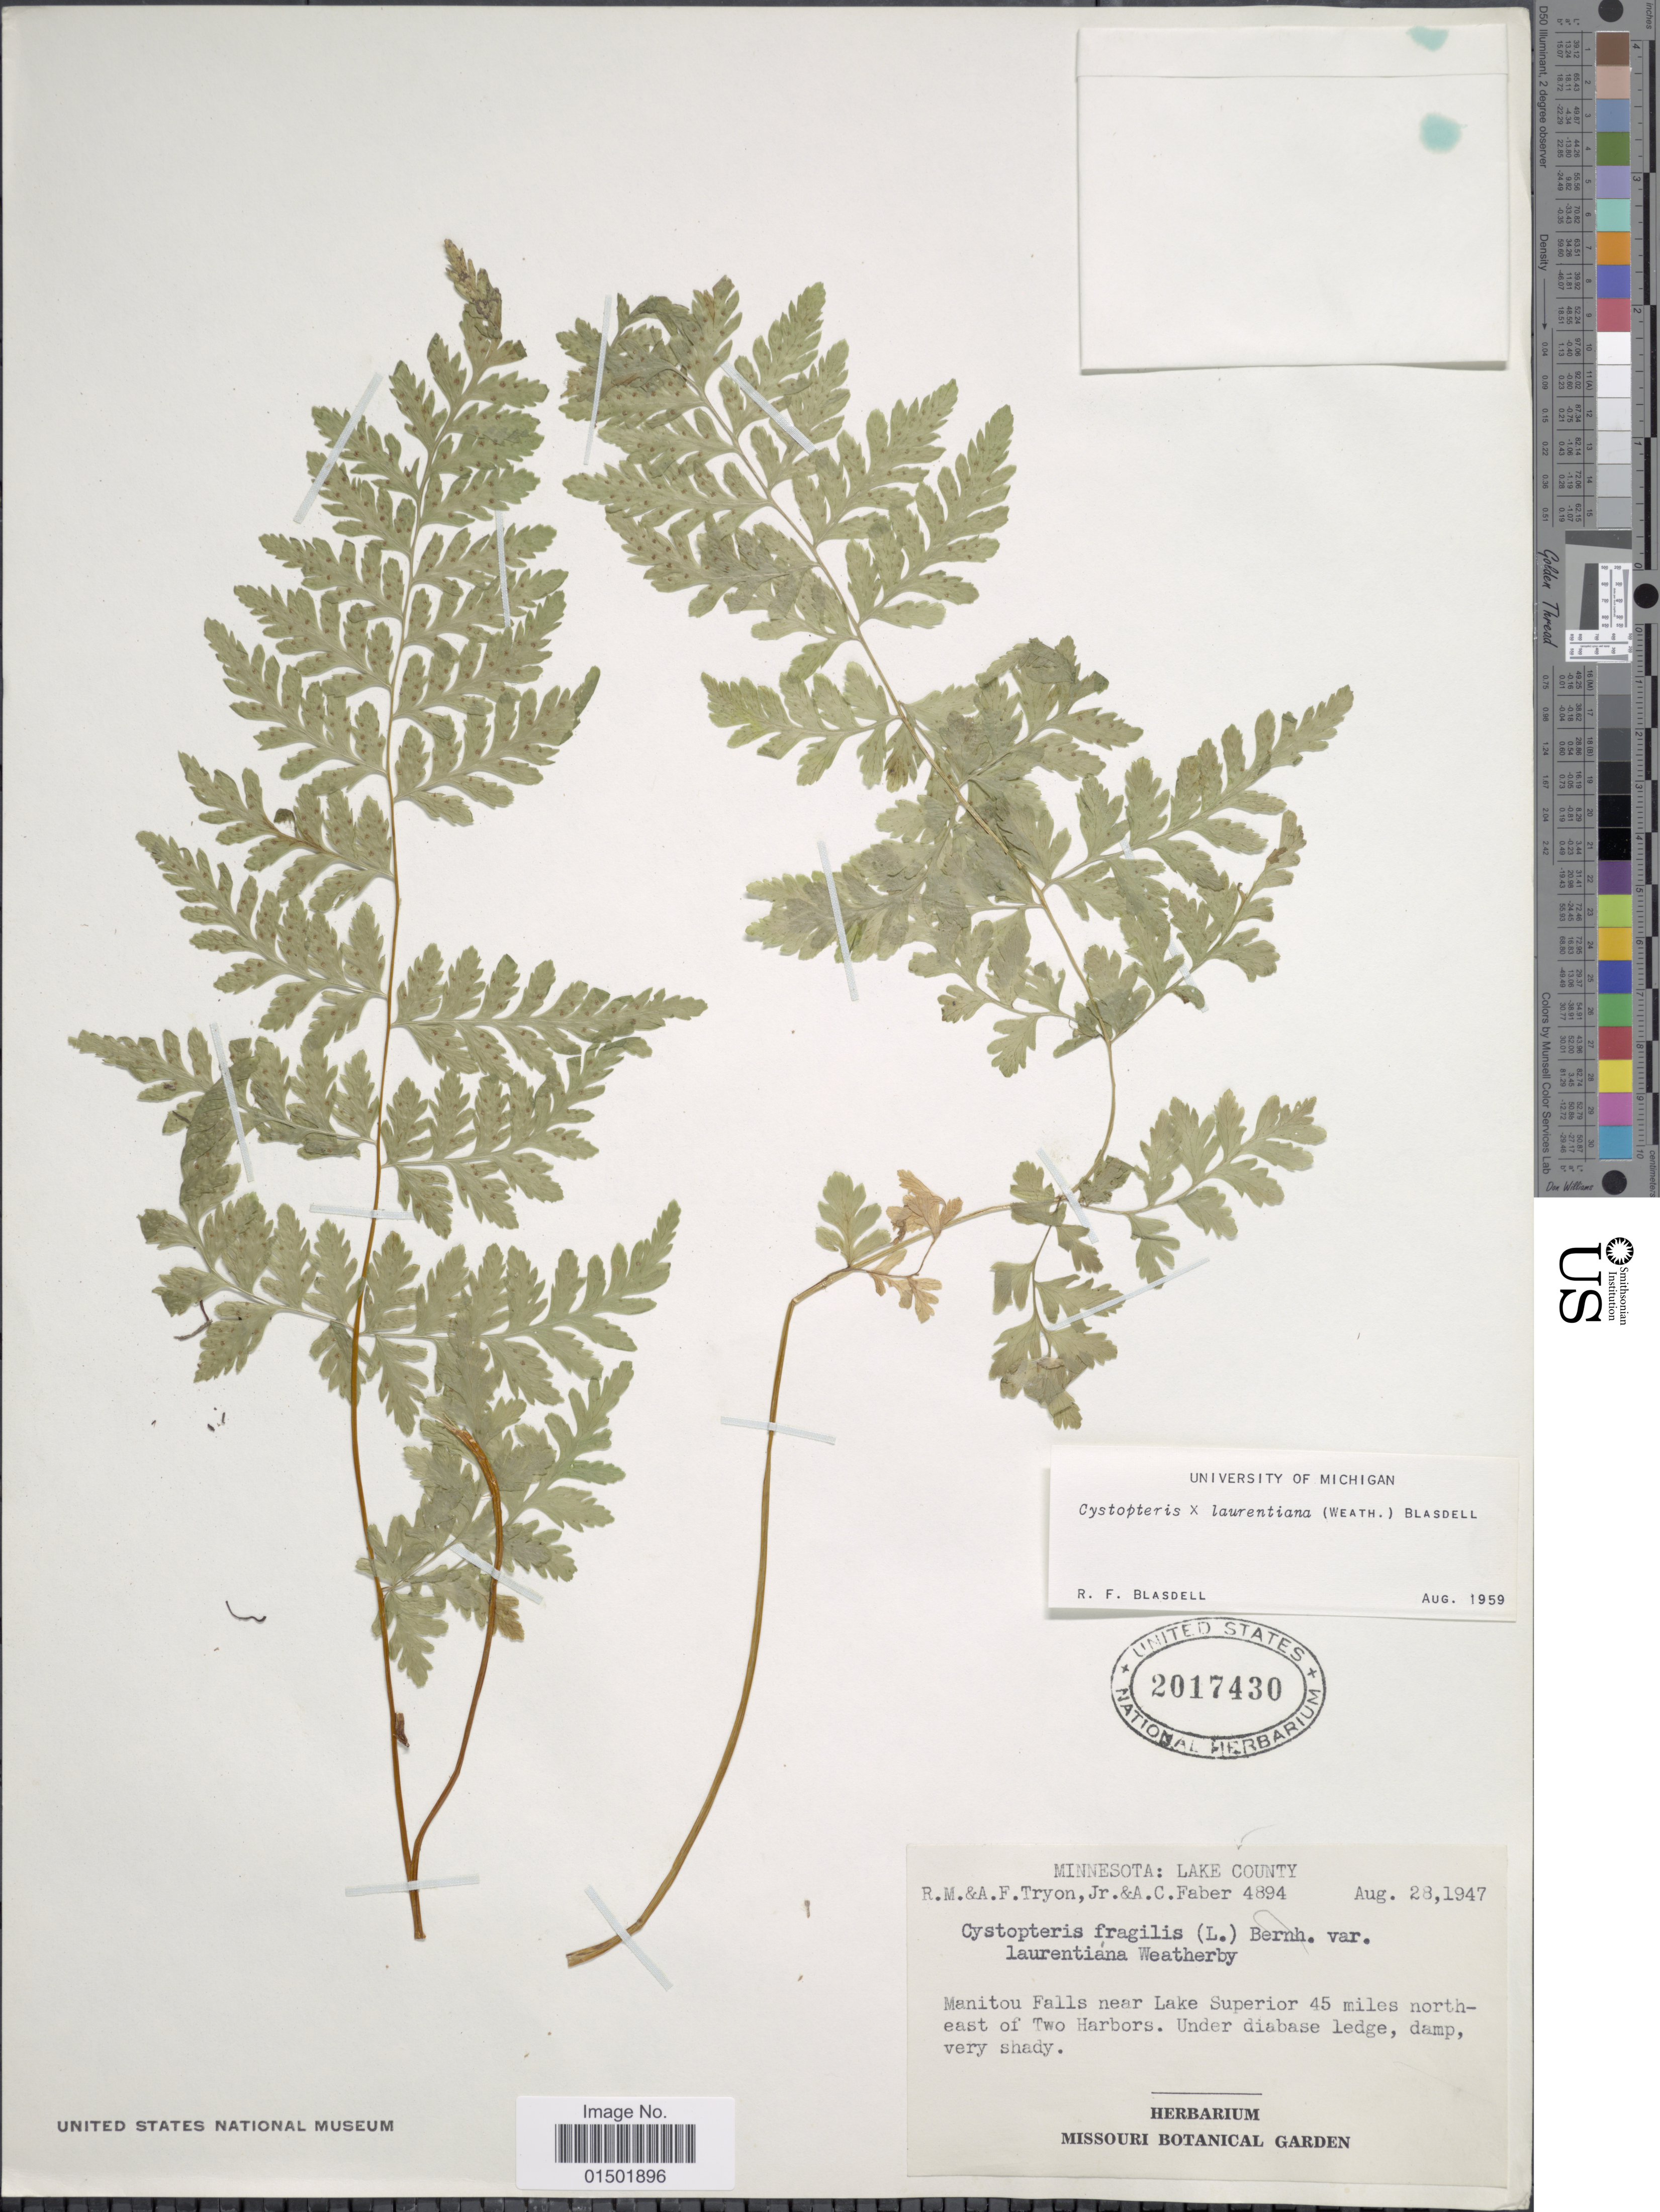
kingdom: Plantae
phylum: Tracheophyta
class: Polypodiopsida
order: Polypodiales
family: Cystopteridaceae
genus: Cystopteris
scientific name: Cystopteris laurentiana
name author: (Weath.) Blasdell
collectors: R. M. Tryon, A. F. Tryon & A. Faber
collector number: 4894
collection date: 1947-08-28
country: United States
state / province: Minnesota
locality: Lake County. Manitou Falls near Lake Superior 45 miles northeast of Two Harbors.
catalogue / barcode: US 2017430